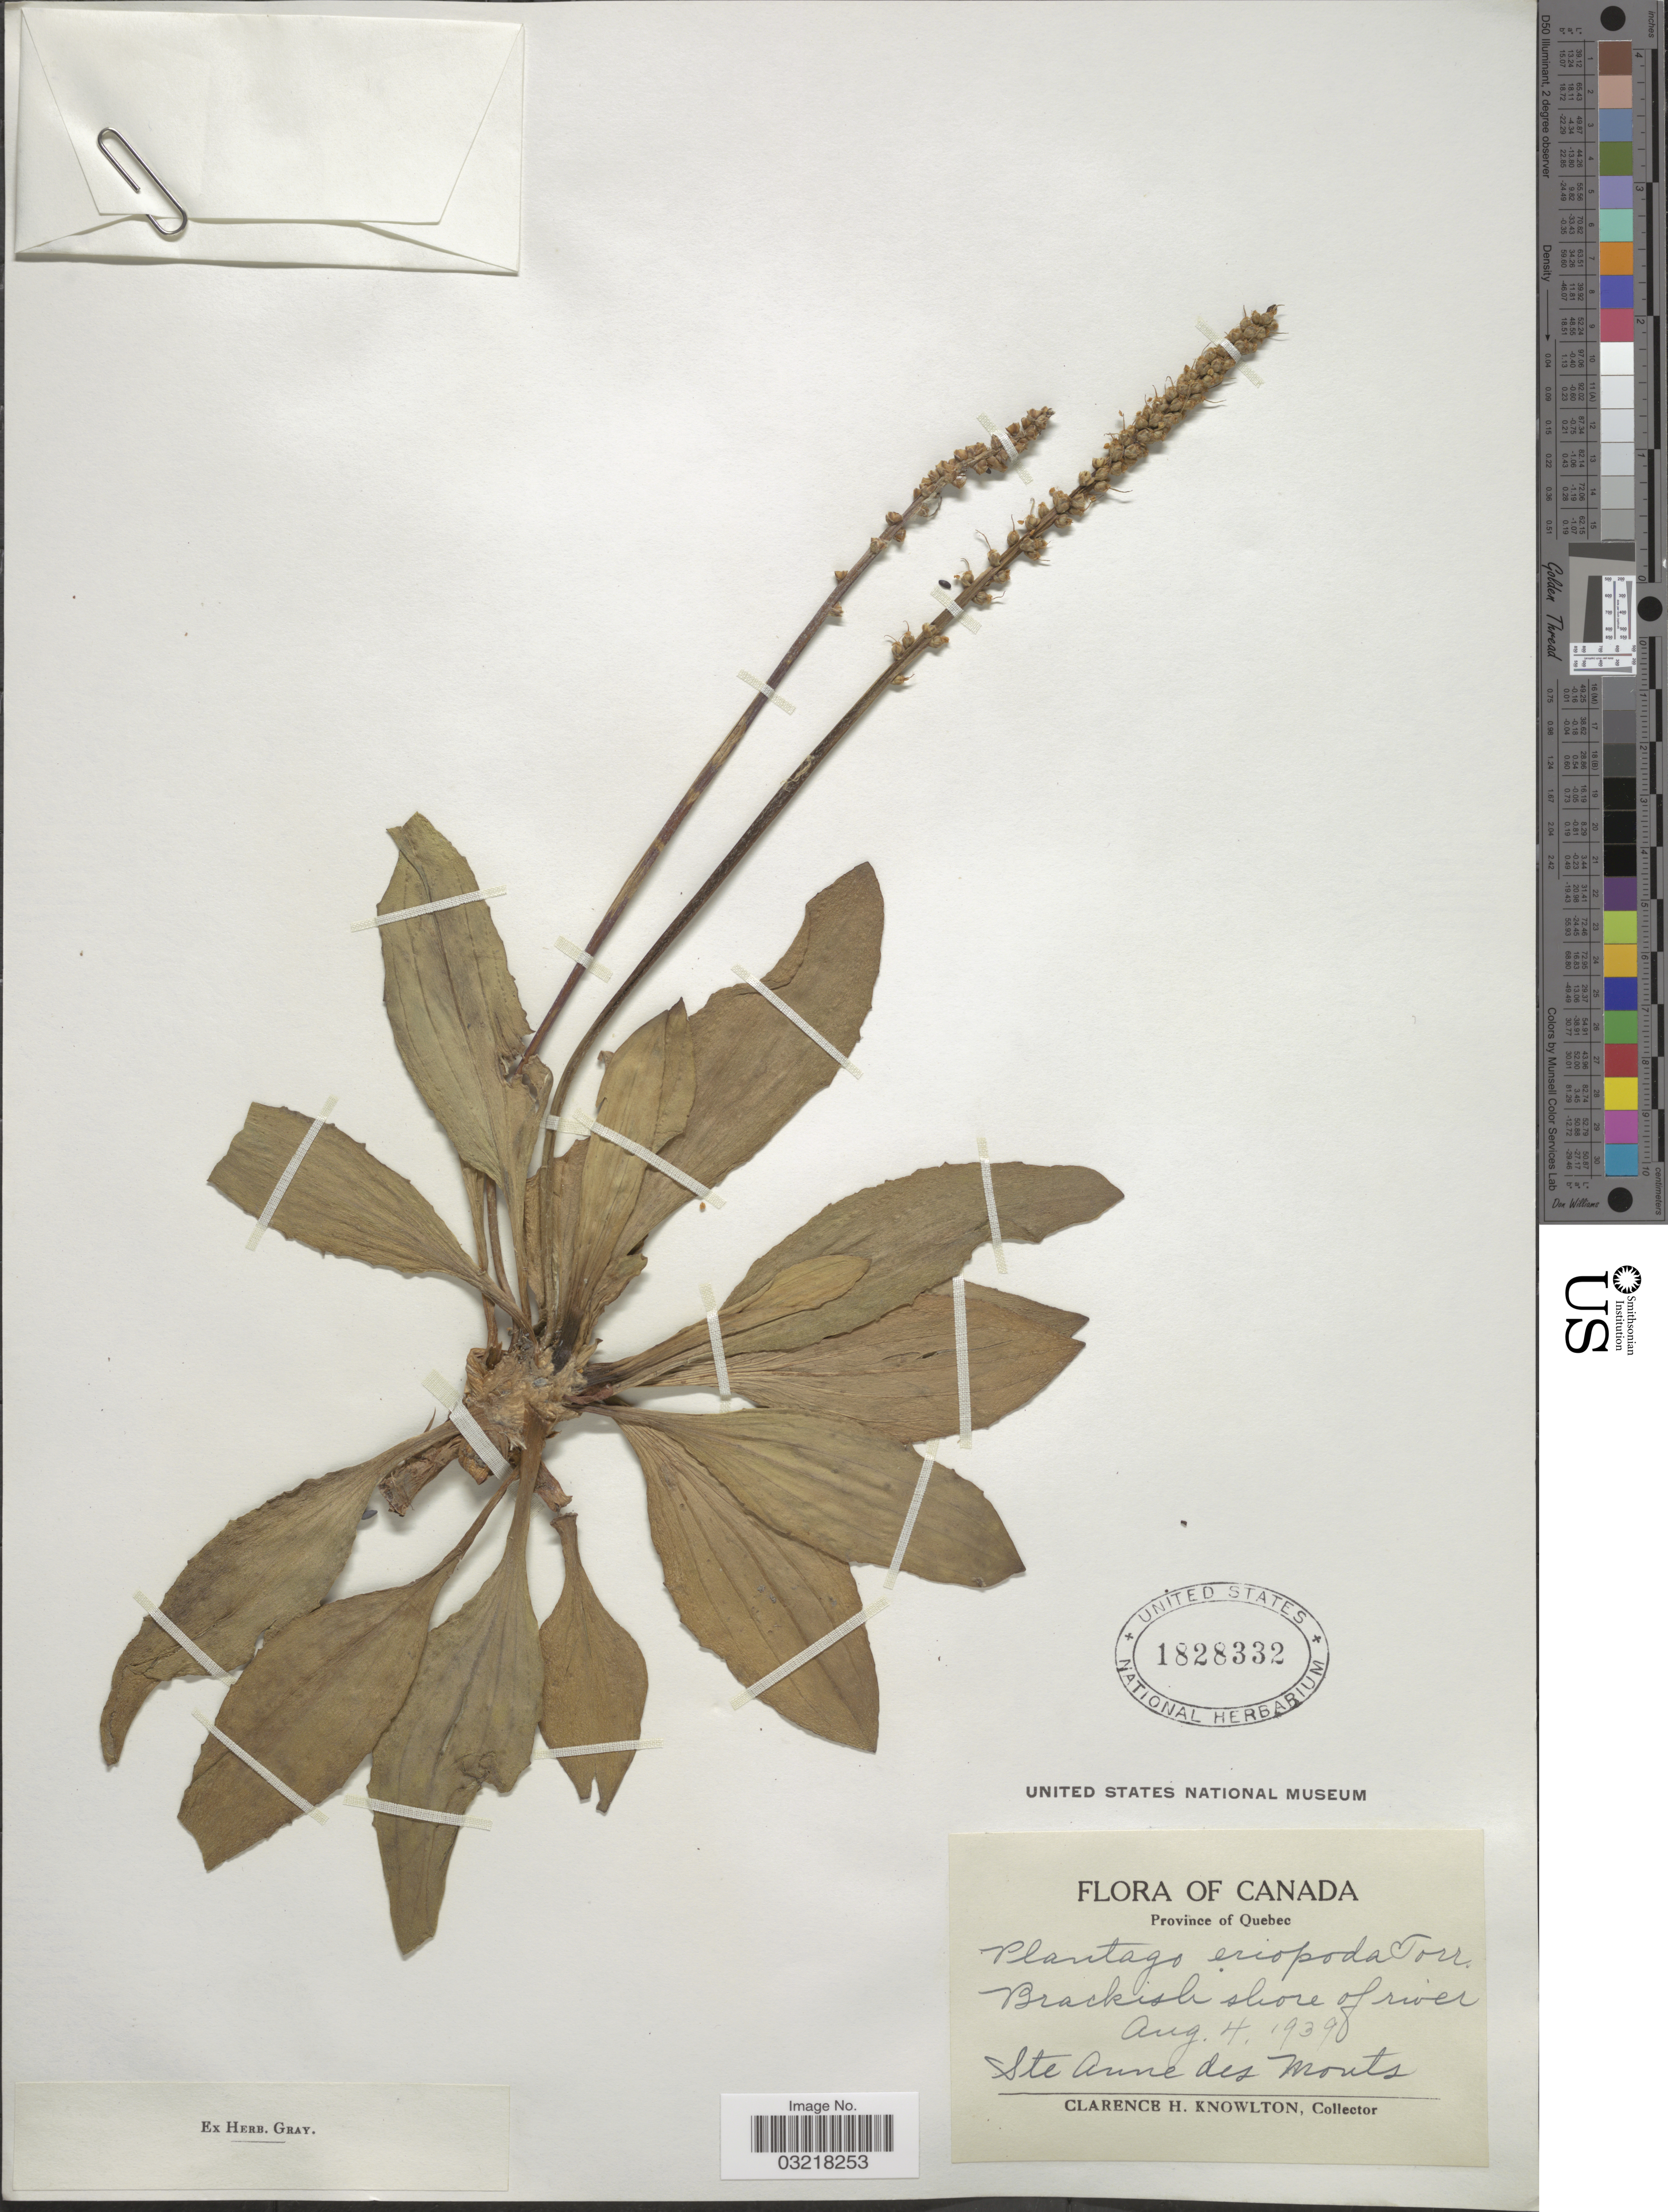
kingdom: Plantae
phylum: Tracheophyta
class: Magnoliopsida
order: Lamiales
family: Plantaginaceae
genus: Plantago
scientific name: Plantago eriopoda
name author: Torr.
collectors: C. H. Knowlton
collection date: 1939-08-04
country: Canada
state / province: Quebec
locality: Brackish shore of river. Ste Anne des Monts.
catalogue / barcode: US 1828332